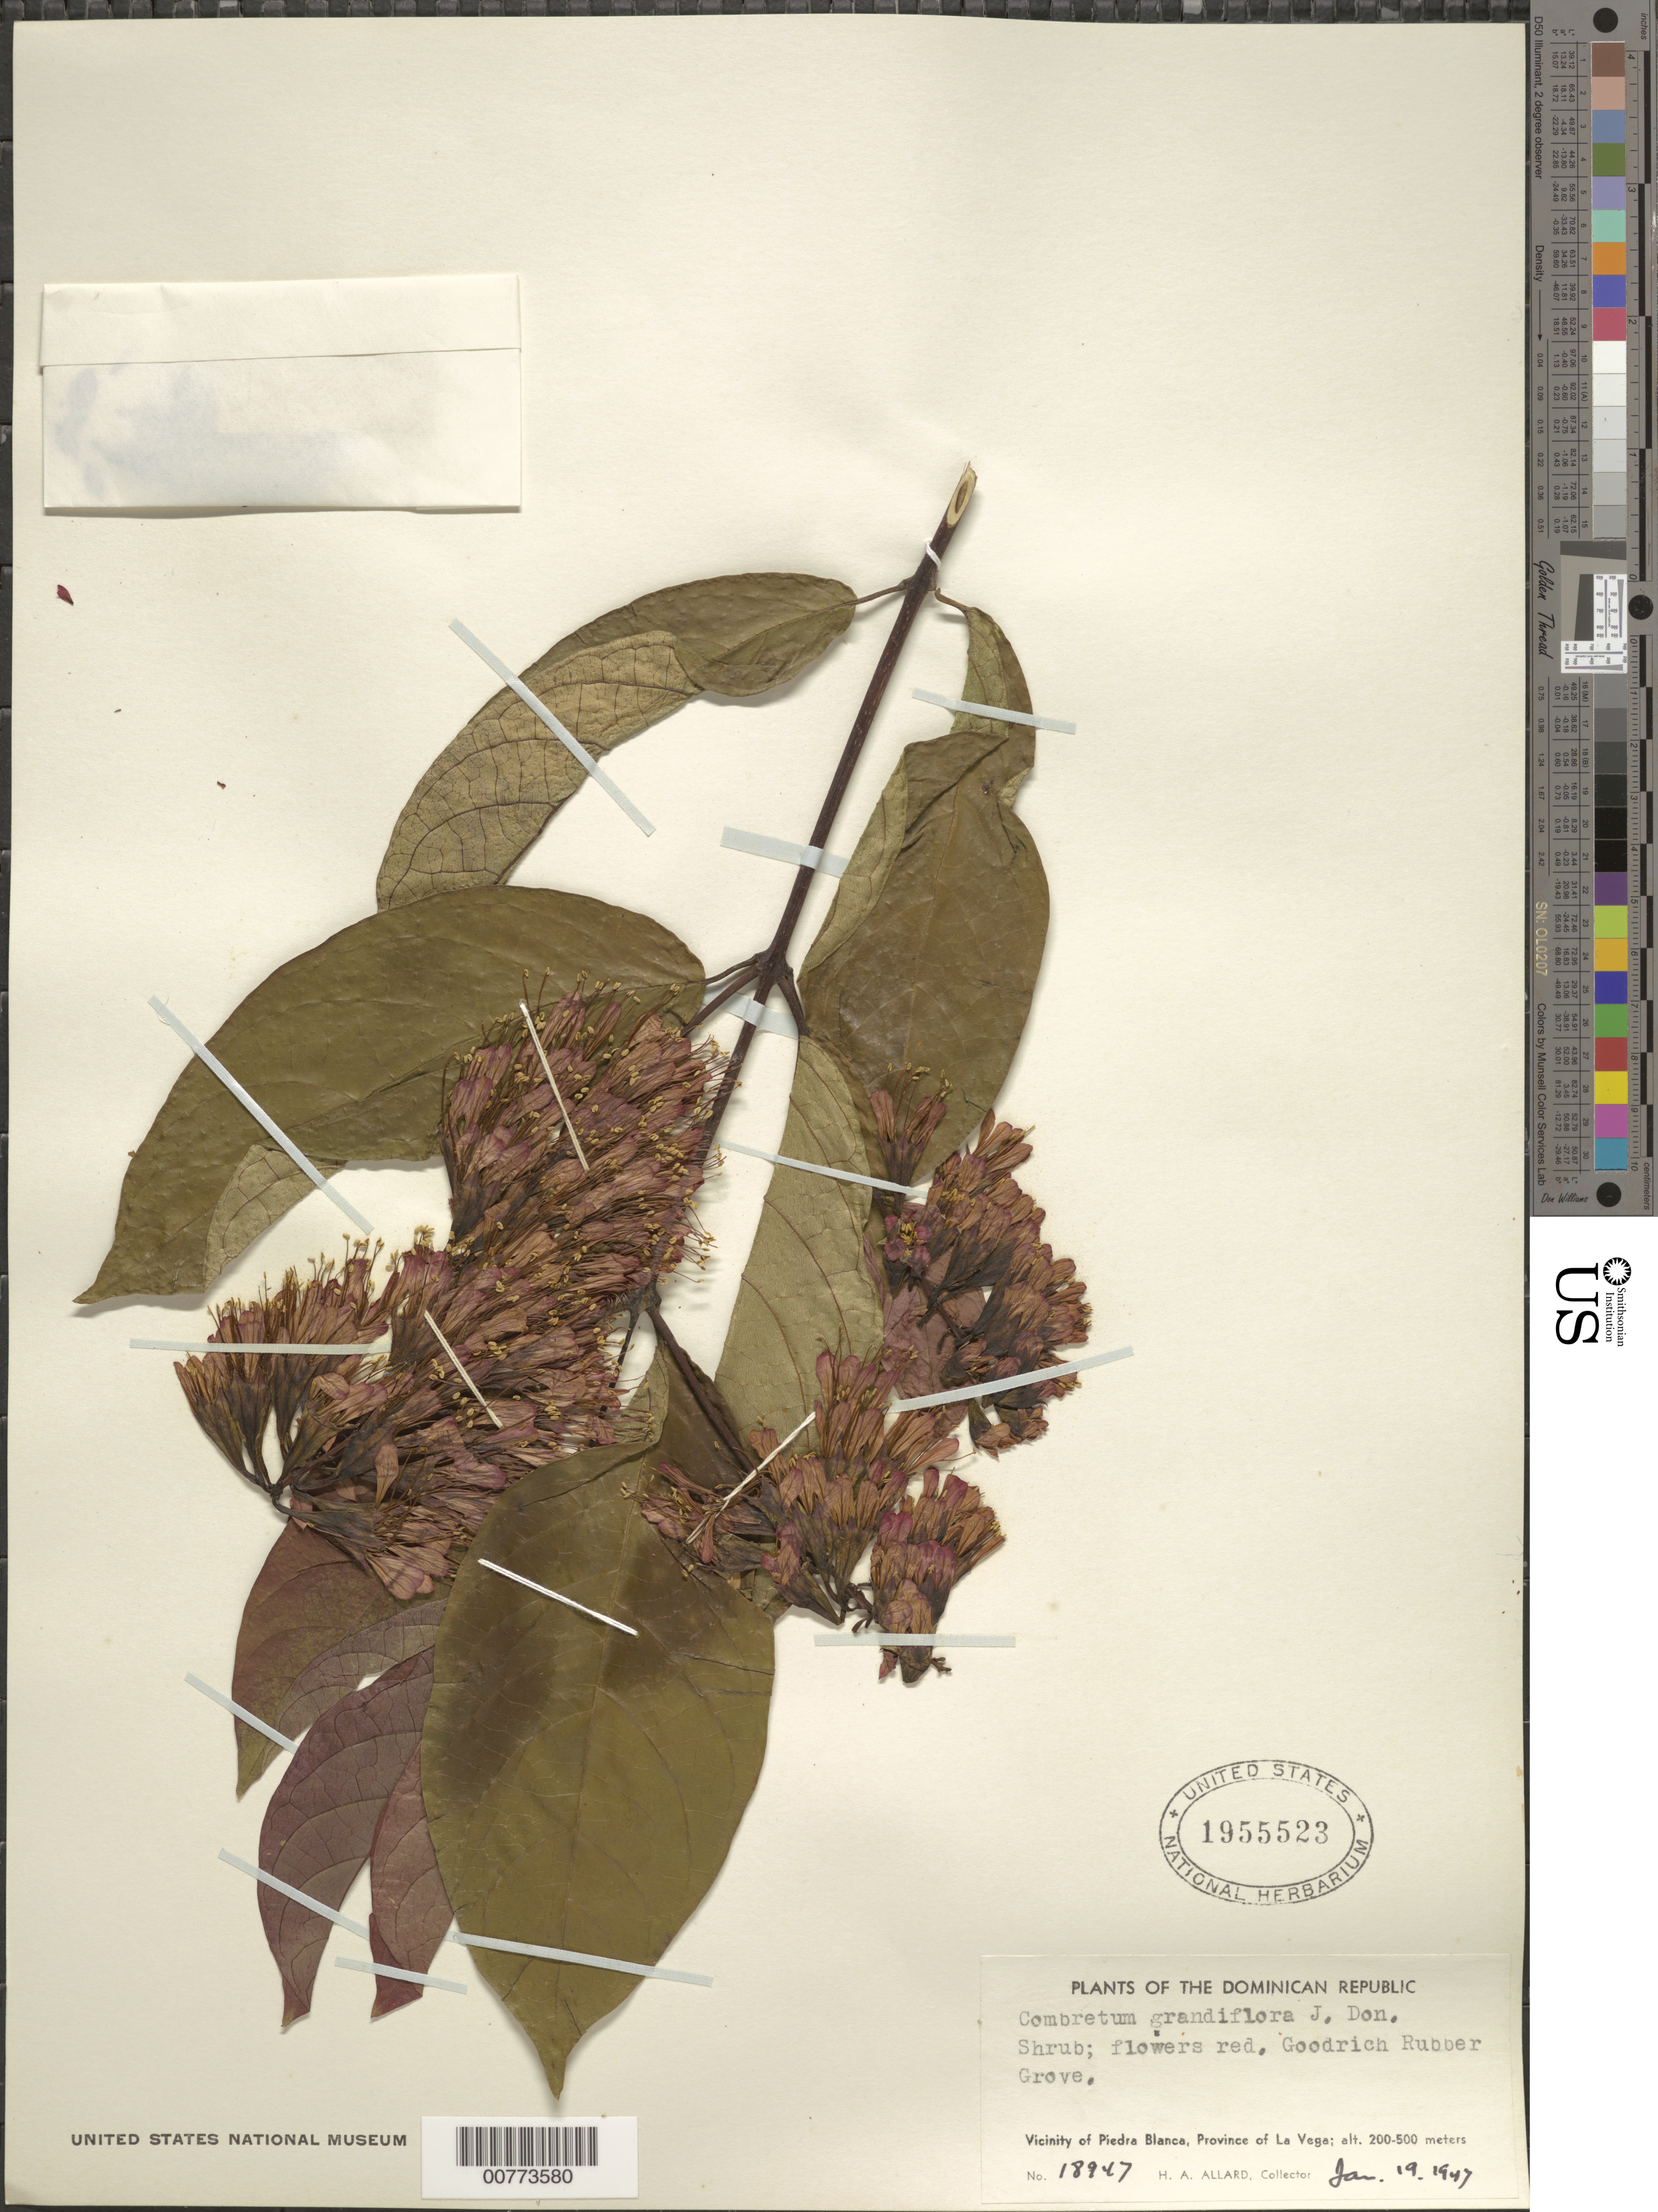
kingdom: Plantae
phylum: Tracheophyta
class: Magnoliopsida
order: Myrtales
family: Combretaceae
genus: Combretum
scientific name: Combretum grandiflorum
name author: G. Don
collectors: H. A. Allard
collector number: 18947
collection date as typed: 19 Jan 1947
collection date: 1947-01-19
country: Dominican Republic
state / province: La Vega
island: Hispaniola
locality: Vicinity of Piedra Blanca, Goodrish Rubber Grove.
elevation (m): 200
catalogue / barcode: US 1955523